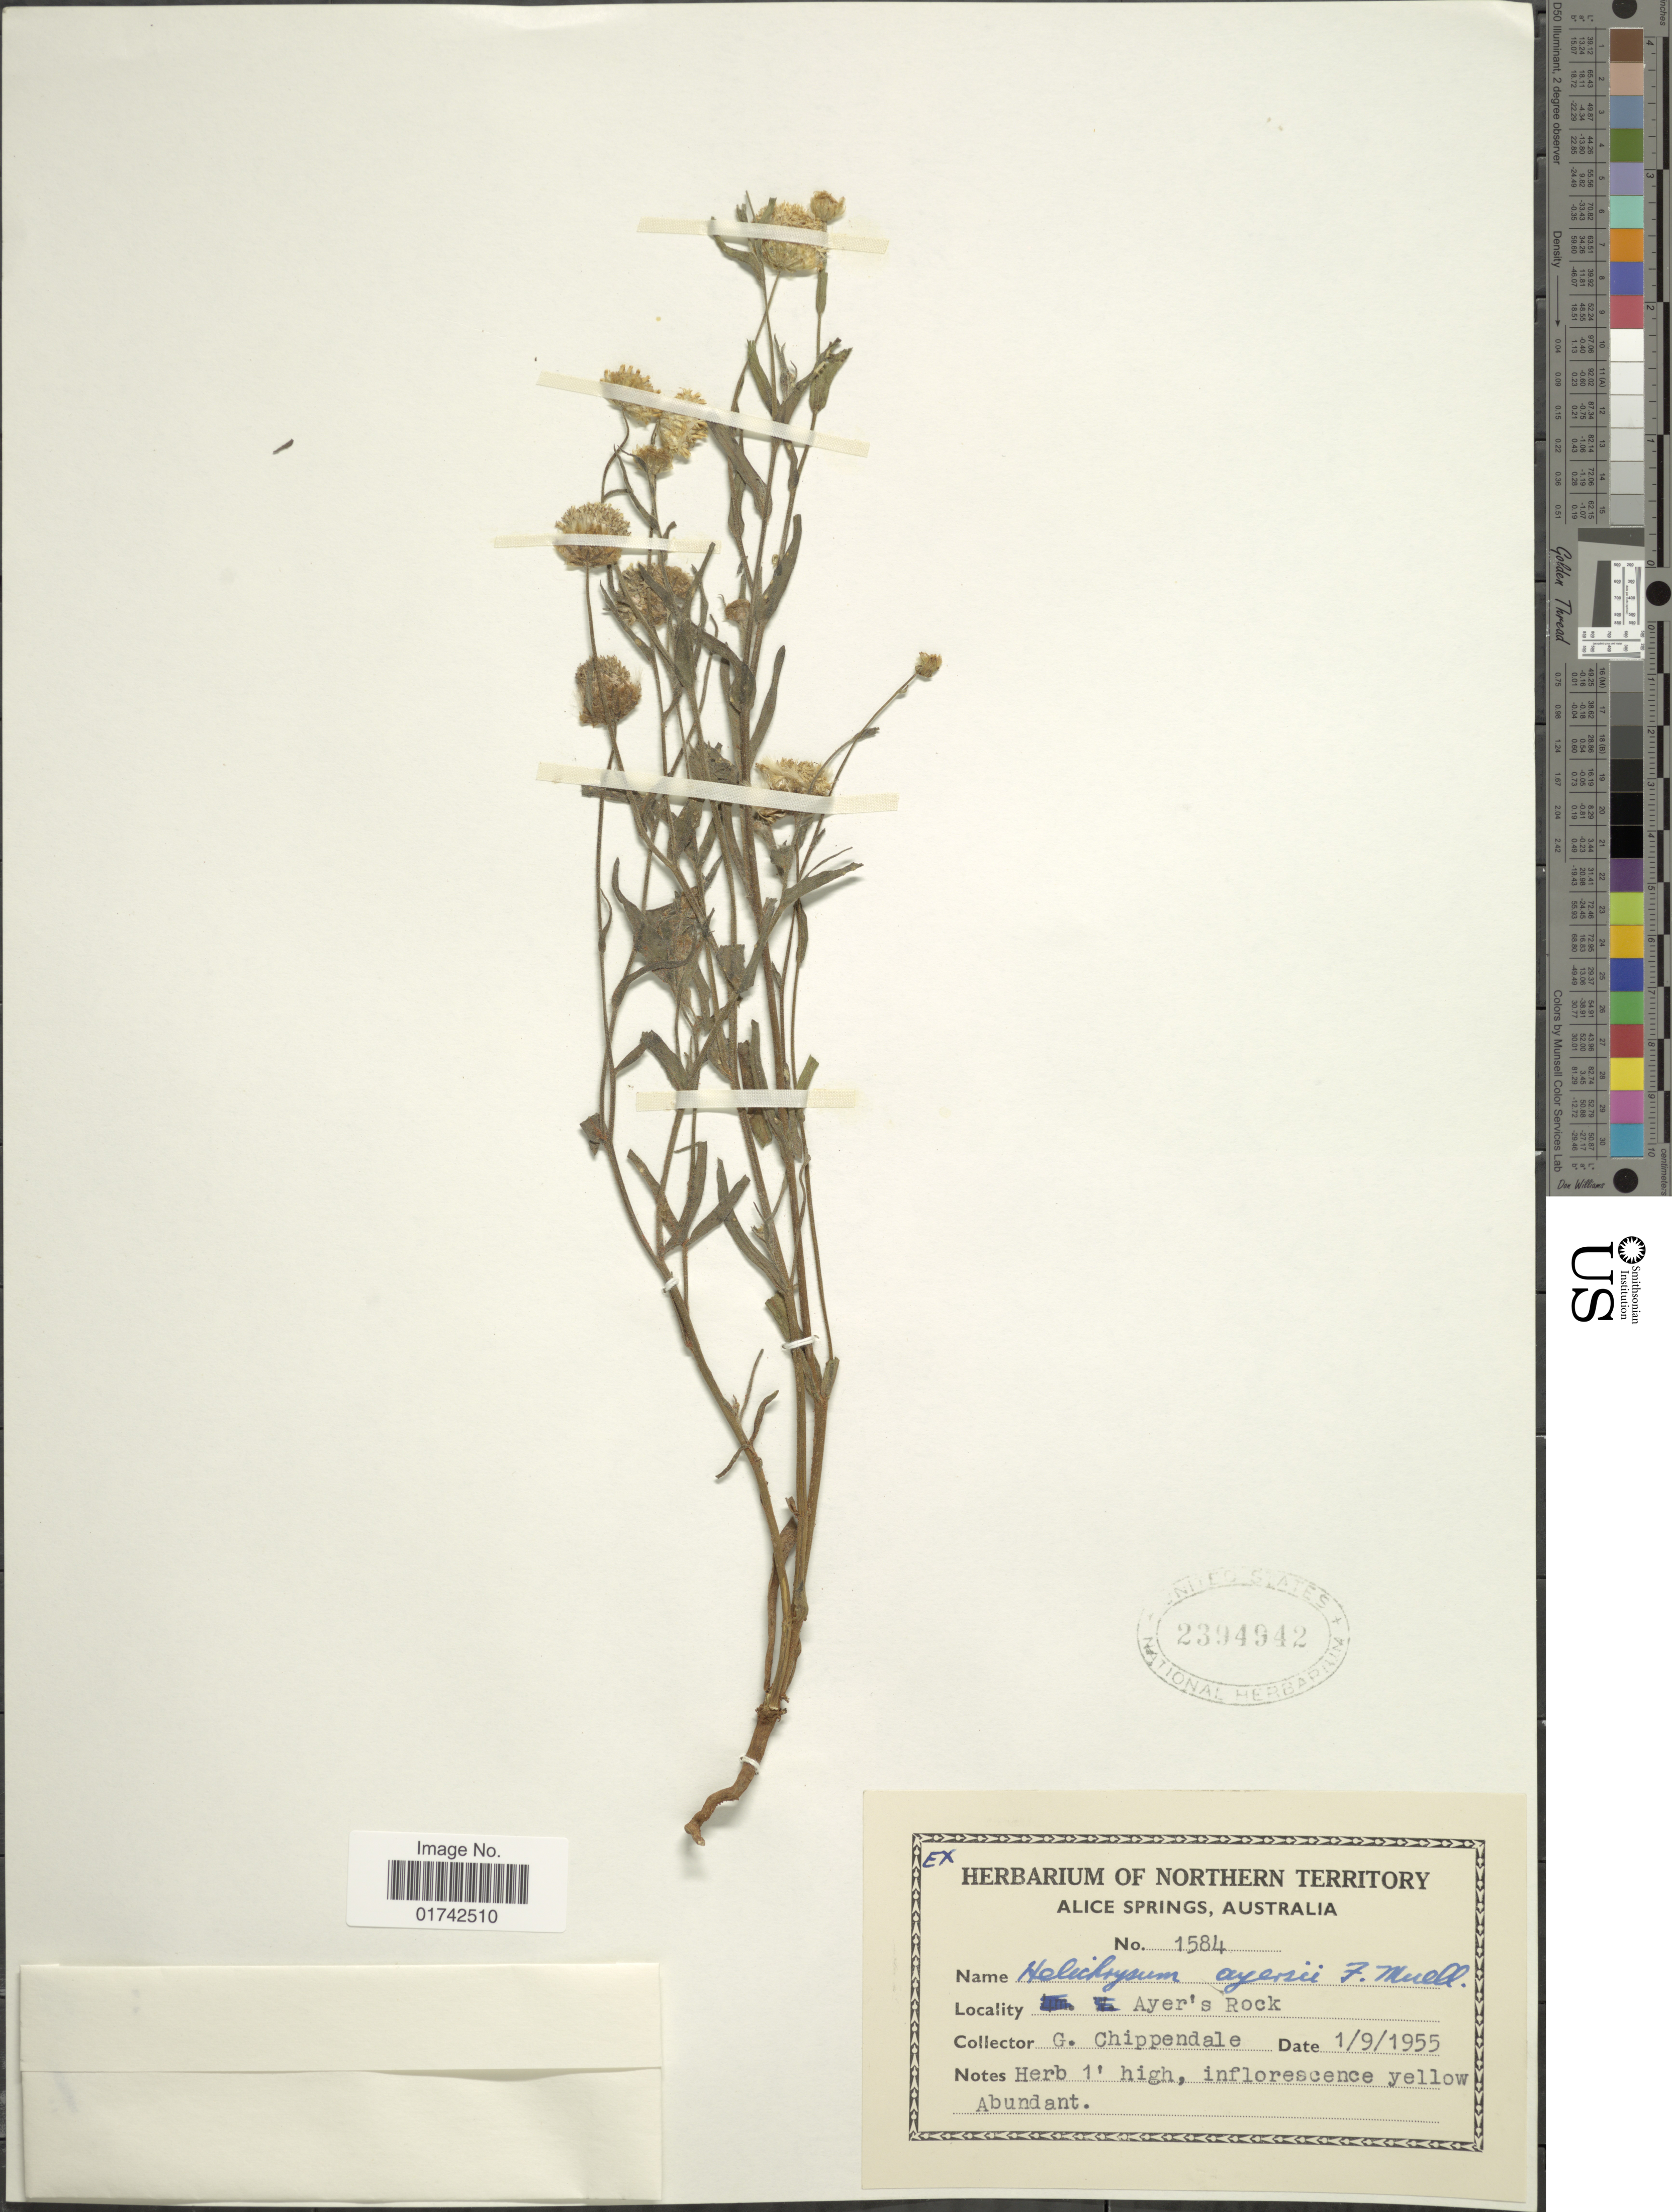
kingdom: Plantae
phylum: Tracheophyta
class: Magnoliopsida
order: Asterales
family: Asteraceae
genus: Helichrysum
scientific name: Helichrysum ayersii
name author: F. Muell.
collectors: G. Chippendale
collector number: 1584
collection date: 1955-09-01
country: Australia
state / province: Northern Territory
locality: Ayer's Rock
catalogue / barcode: US 2394942